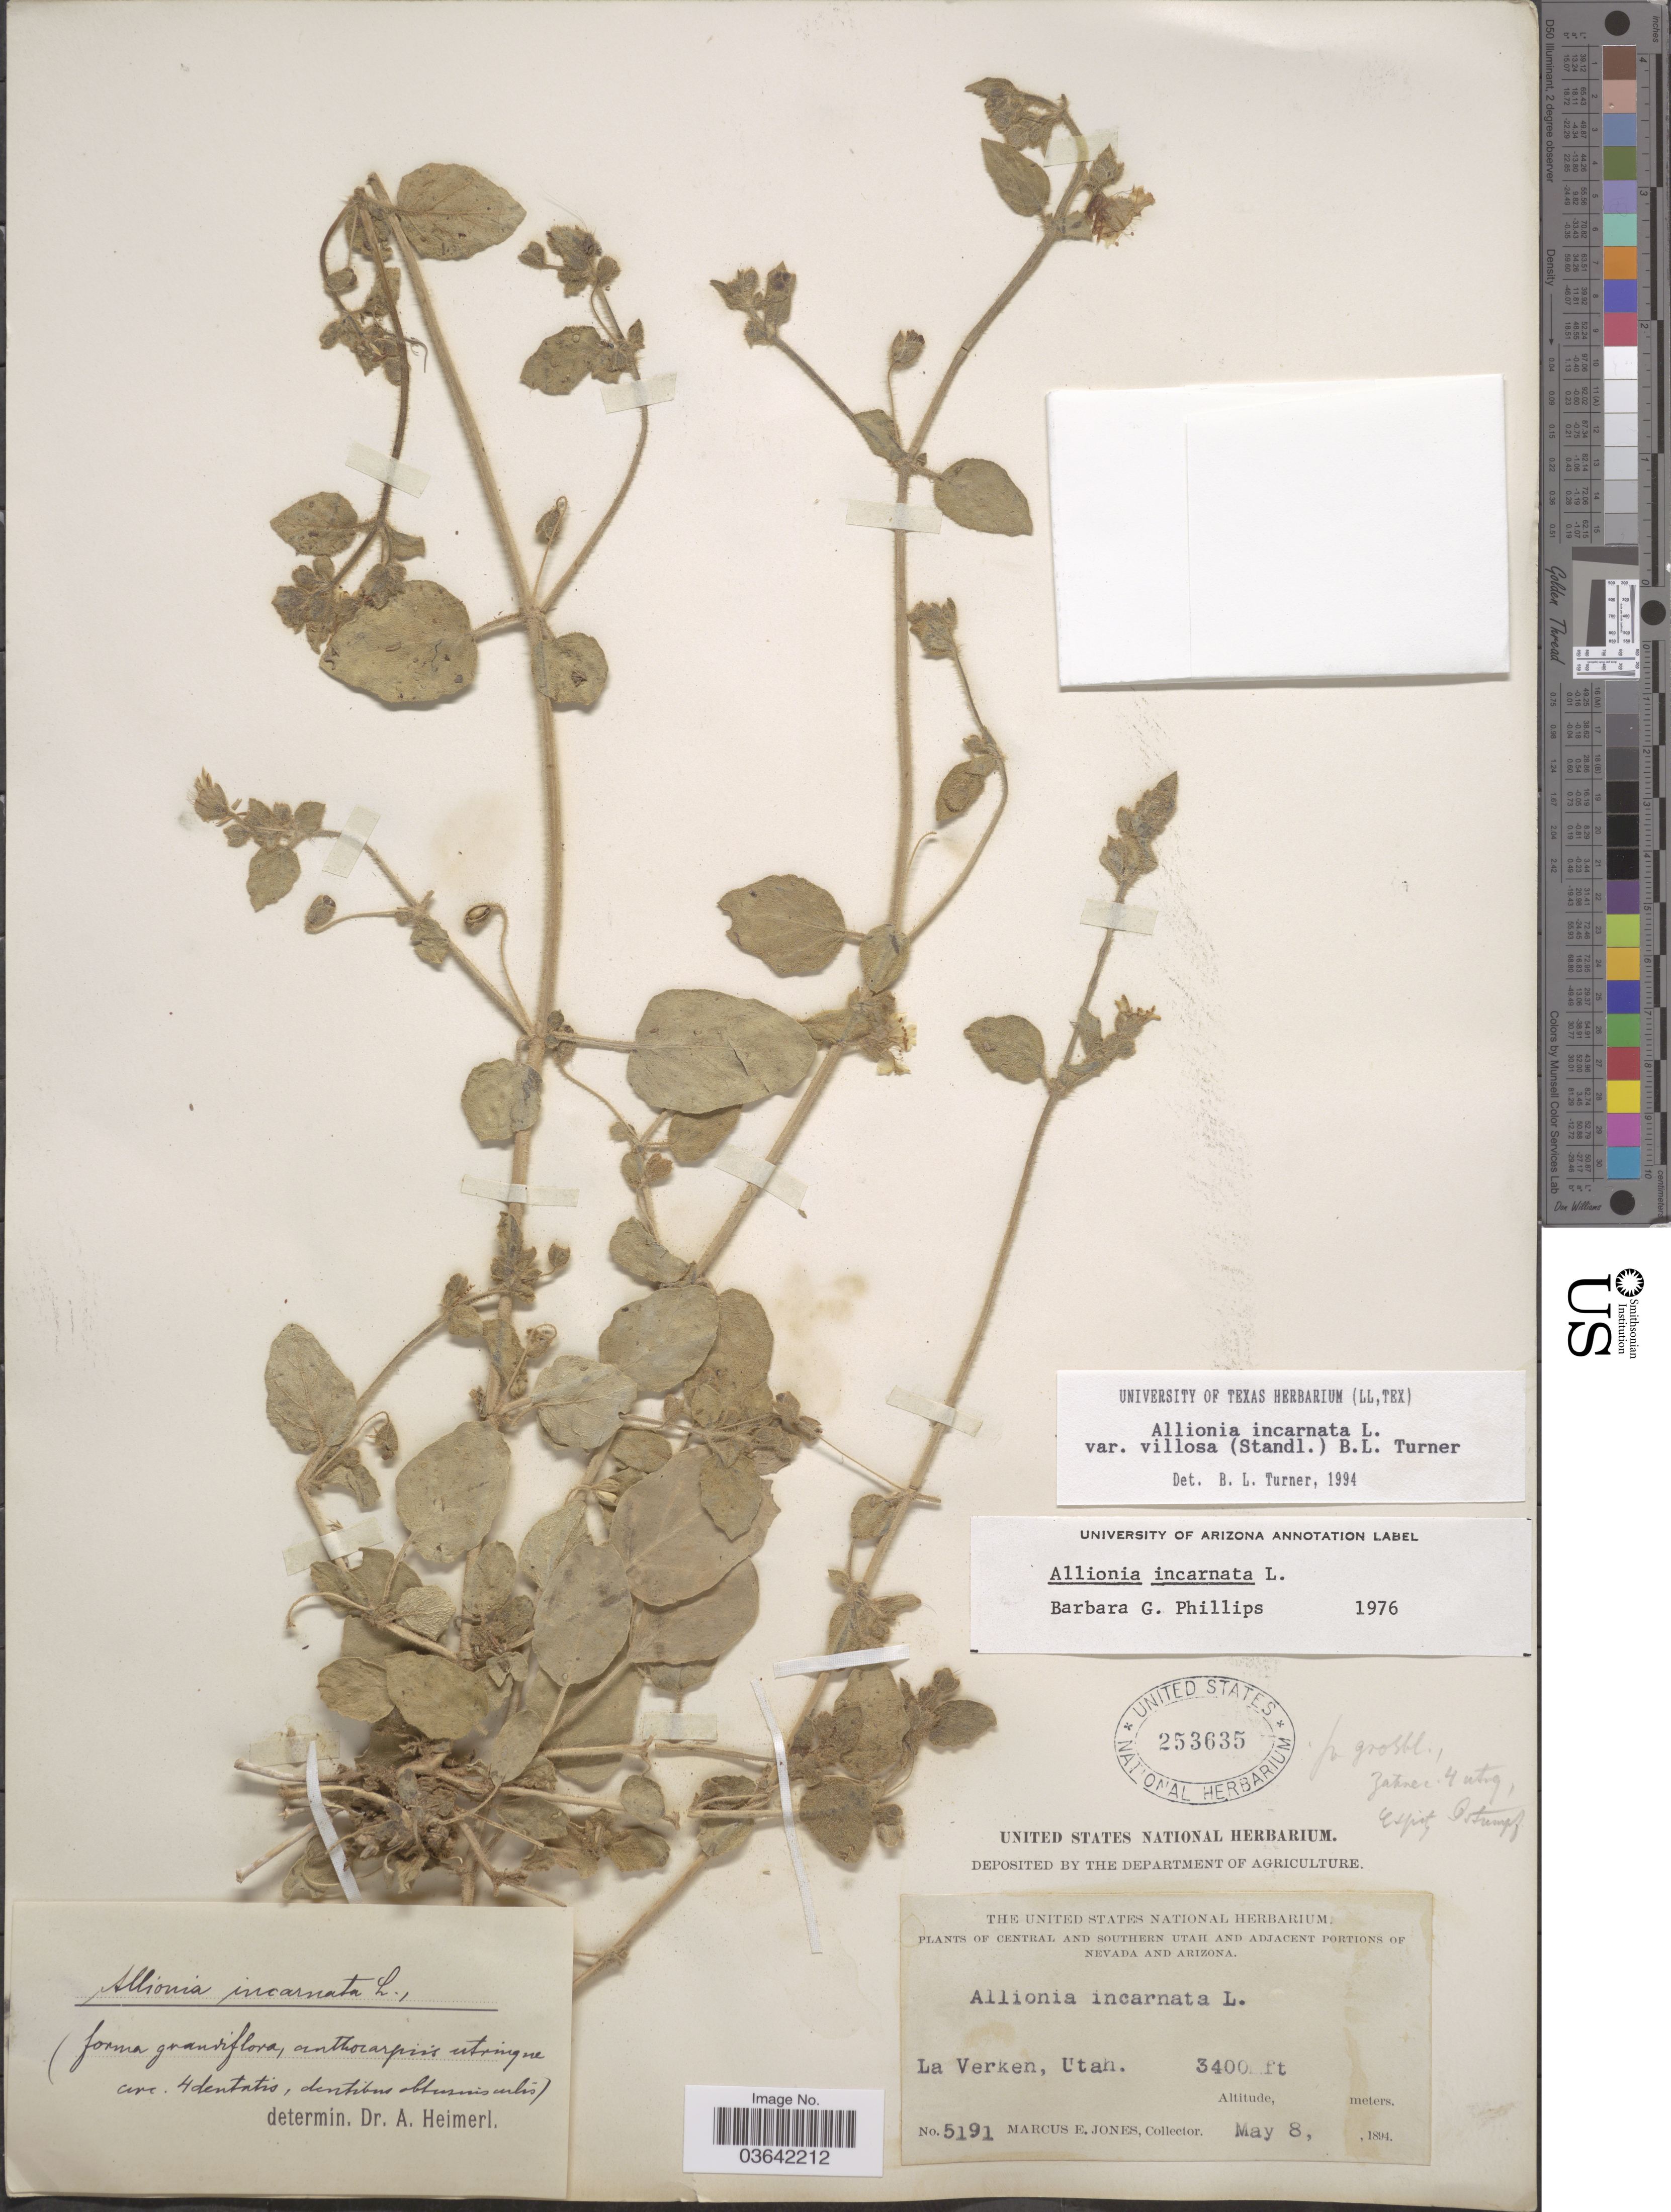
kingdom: Plantae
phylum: Tracheophyta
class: Magnoliopsida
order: Caryophyllales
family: Nyctaginaceae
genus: Allionia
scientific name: Allionia incarnata var. villosa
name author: (Standl.) B.L. Turner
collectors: M. E. Jones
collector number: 5191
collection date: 1894-05-08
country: United States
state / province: Utah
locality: Central and Southern Utah. La Verken.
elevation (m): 1036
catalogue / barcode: US 253635